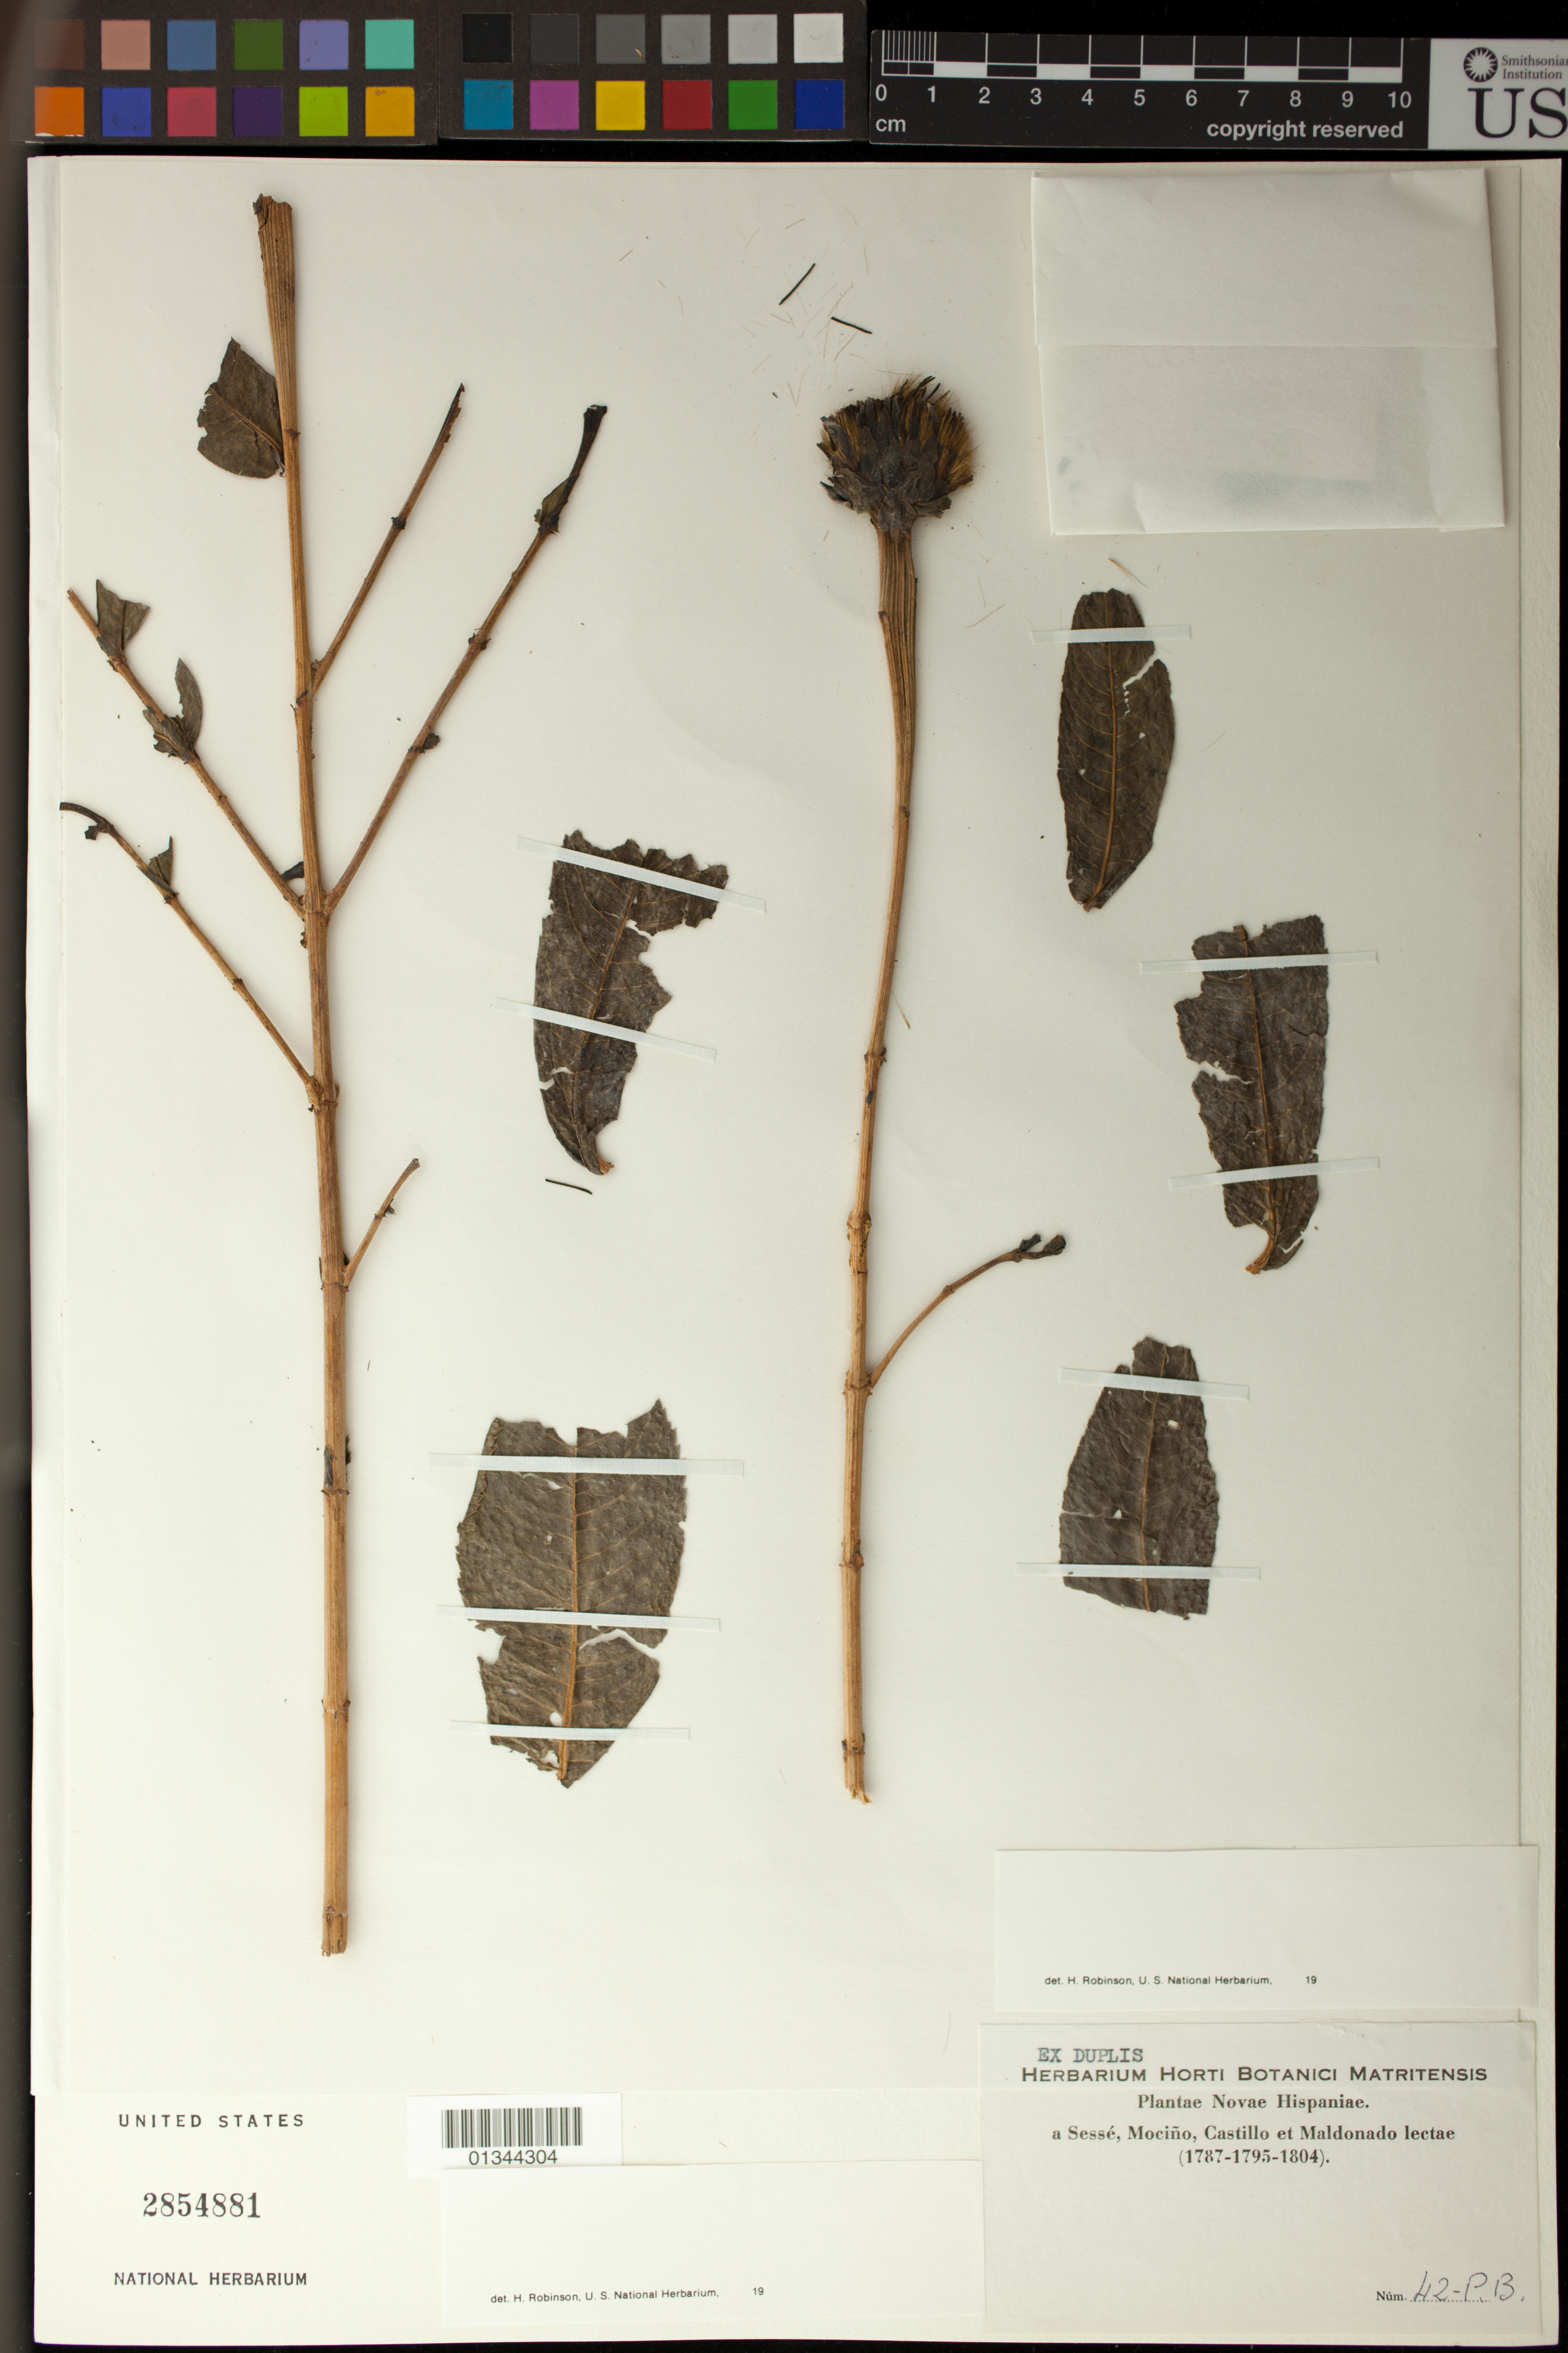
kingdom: Plantae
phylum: Tracheophyta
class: Magnoliopsida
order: Asterales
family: Asteraceae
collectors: Sessé, --, Mociño, Castillo, -- & Maldonado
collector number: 42-P.B.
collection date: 1787/1804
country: Mexico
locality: Novae Hispaniae.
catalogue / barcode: US 2854881